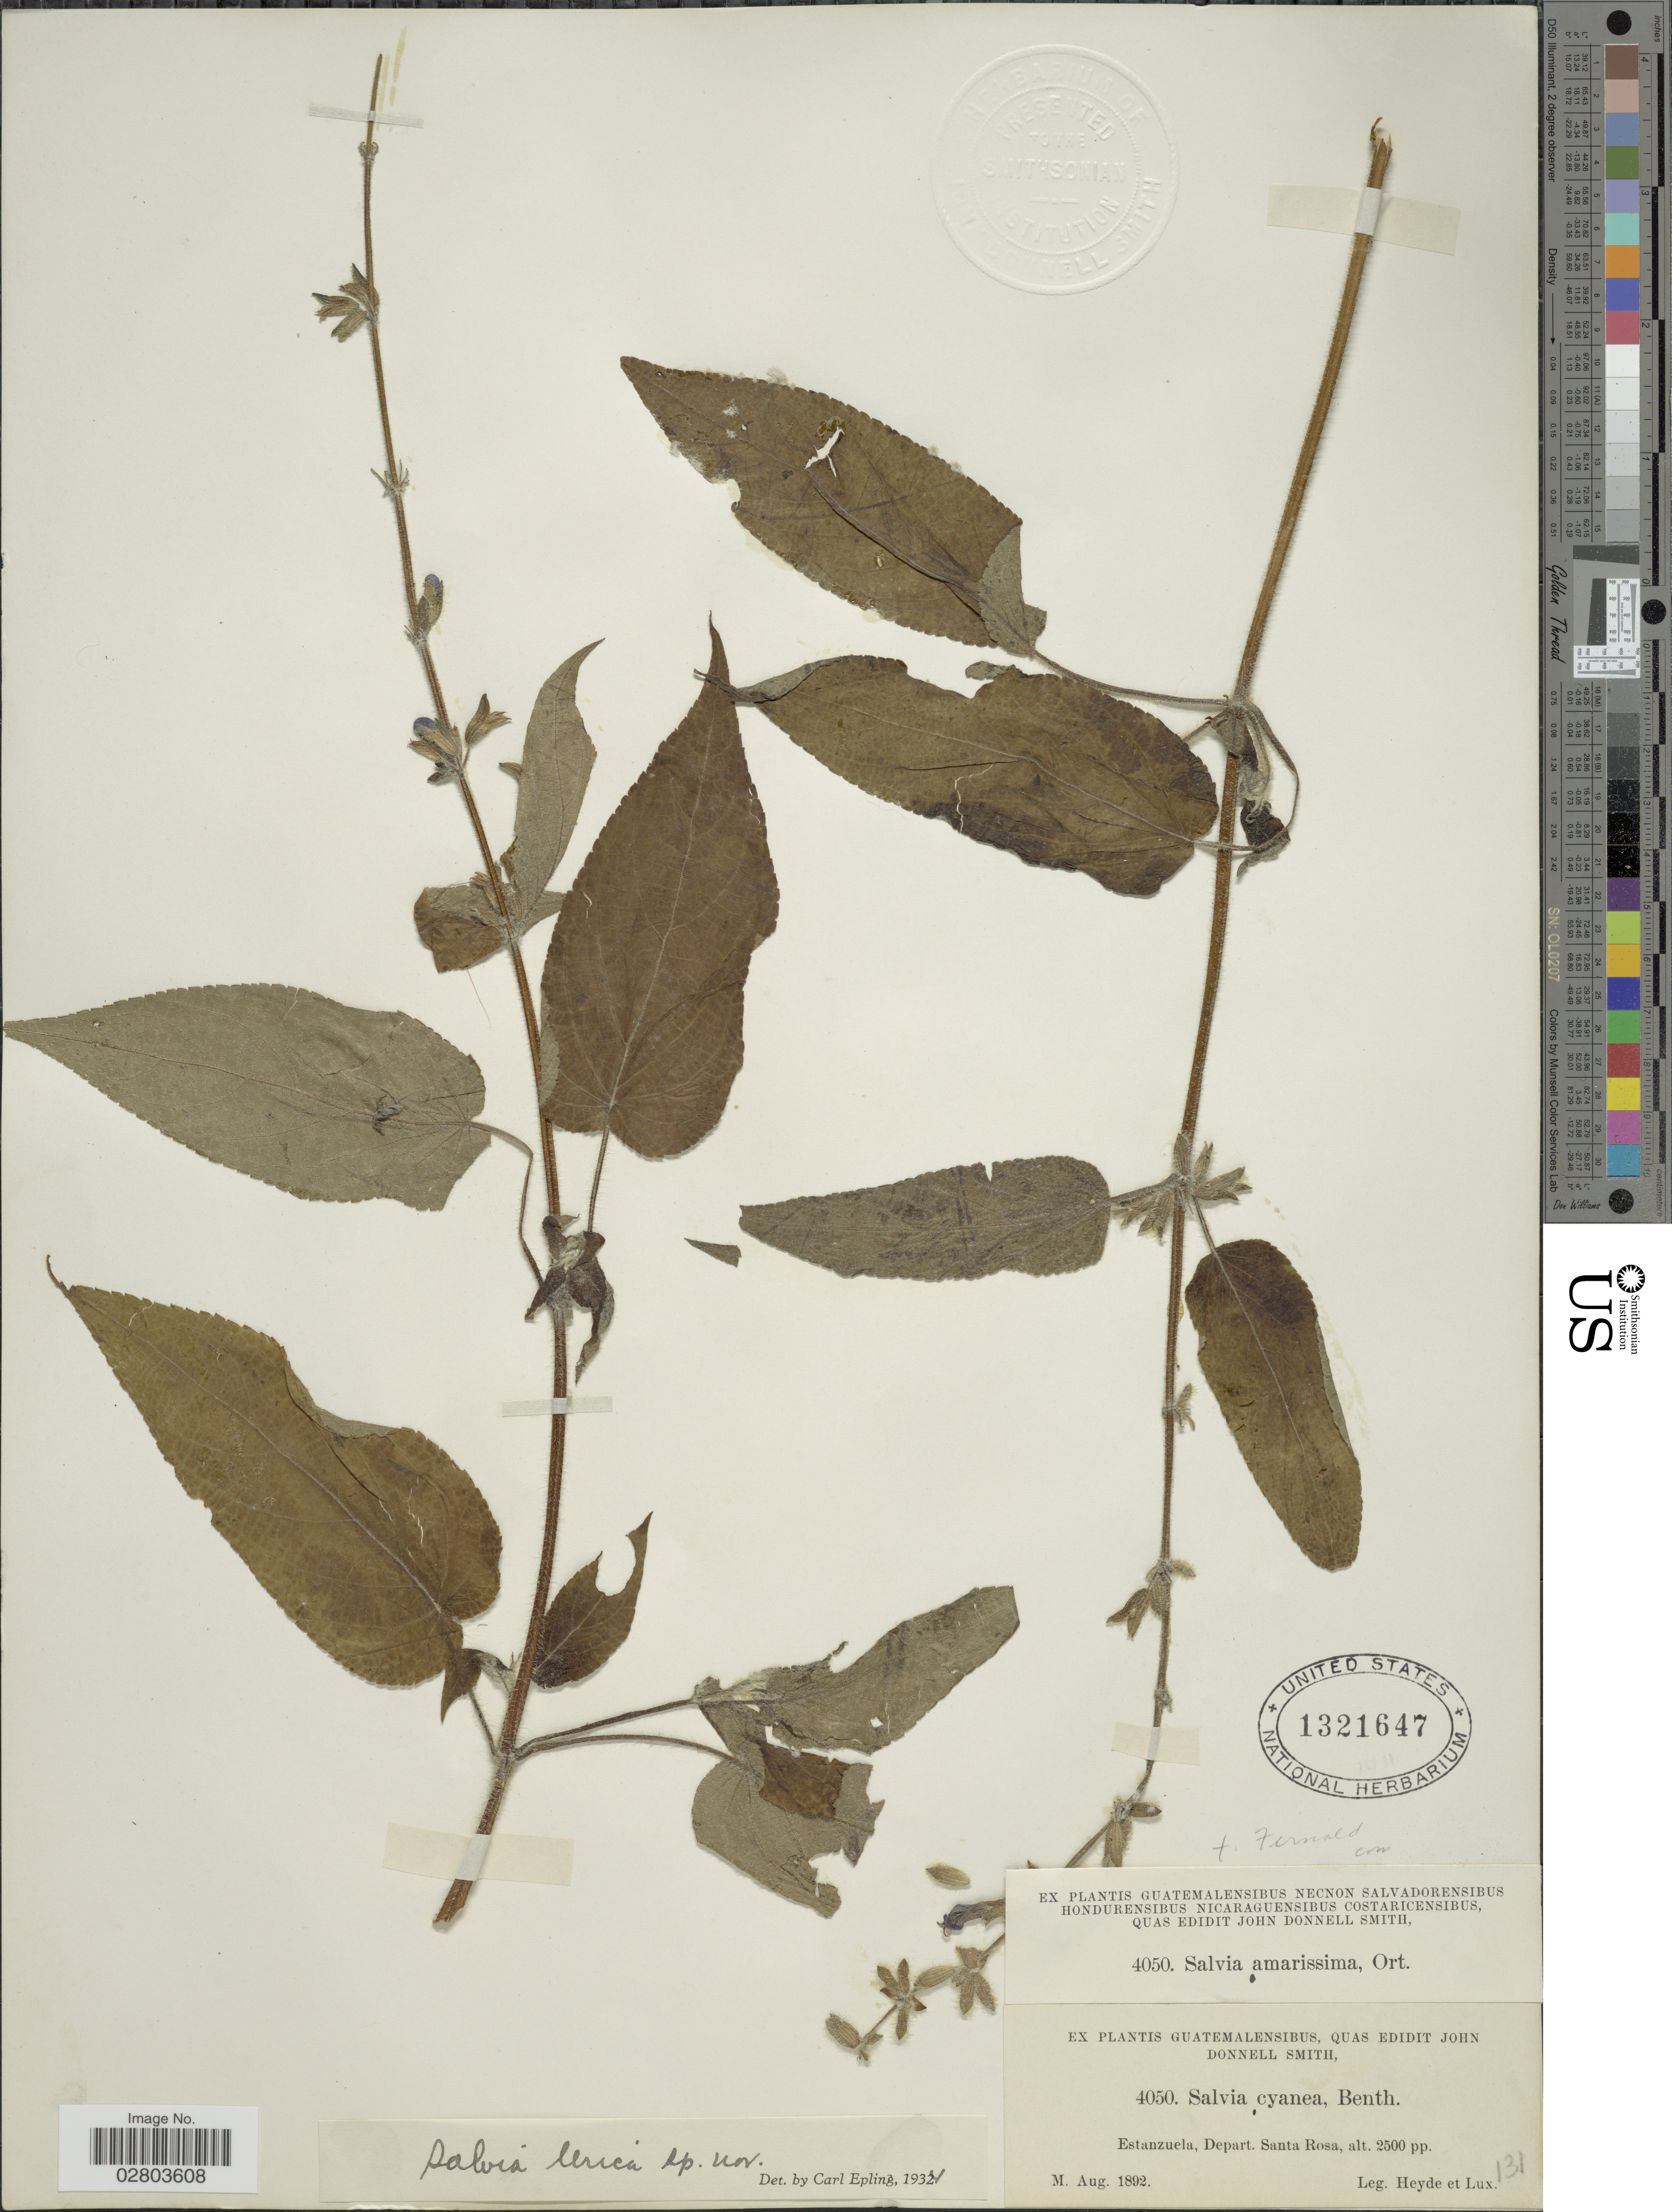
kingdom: Plantae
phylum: Tracheophyta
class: Magnoliopsida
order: Lamiales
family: Lamiaceae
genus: Salvia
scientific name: Salvia urica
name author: Epling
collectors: Heyde & Lux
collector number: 4050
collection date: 1892-08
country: Guatemala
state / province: Santa Rosa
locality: Estanzuela, Depart. Santa Rosa.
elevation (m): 762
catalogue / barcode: US 1321647